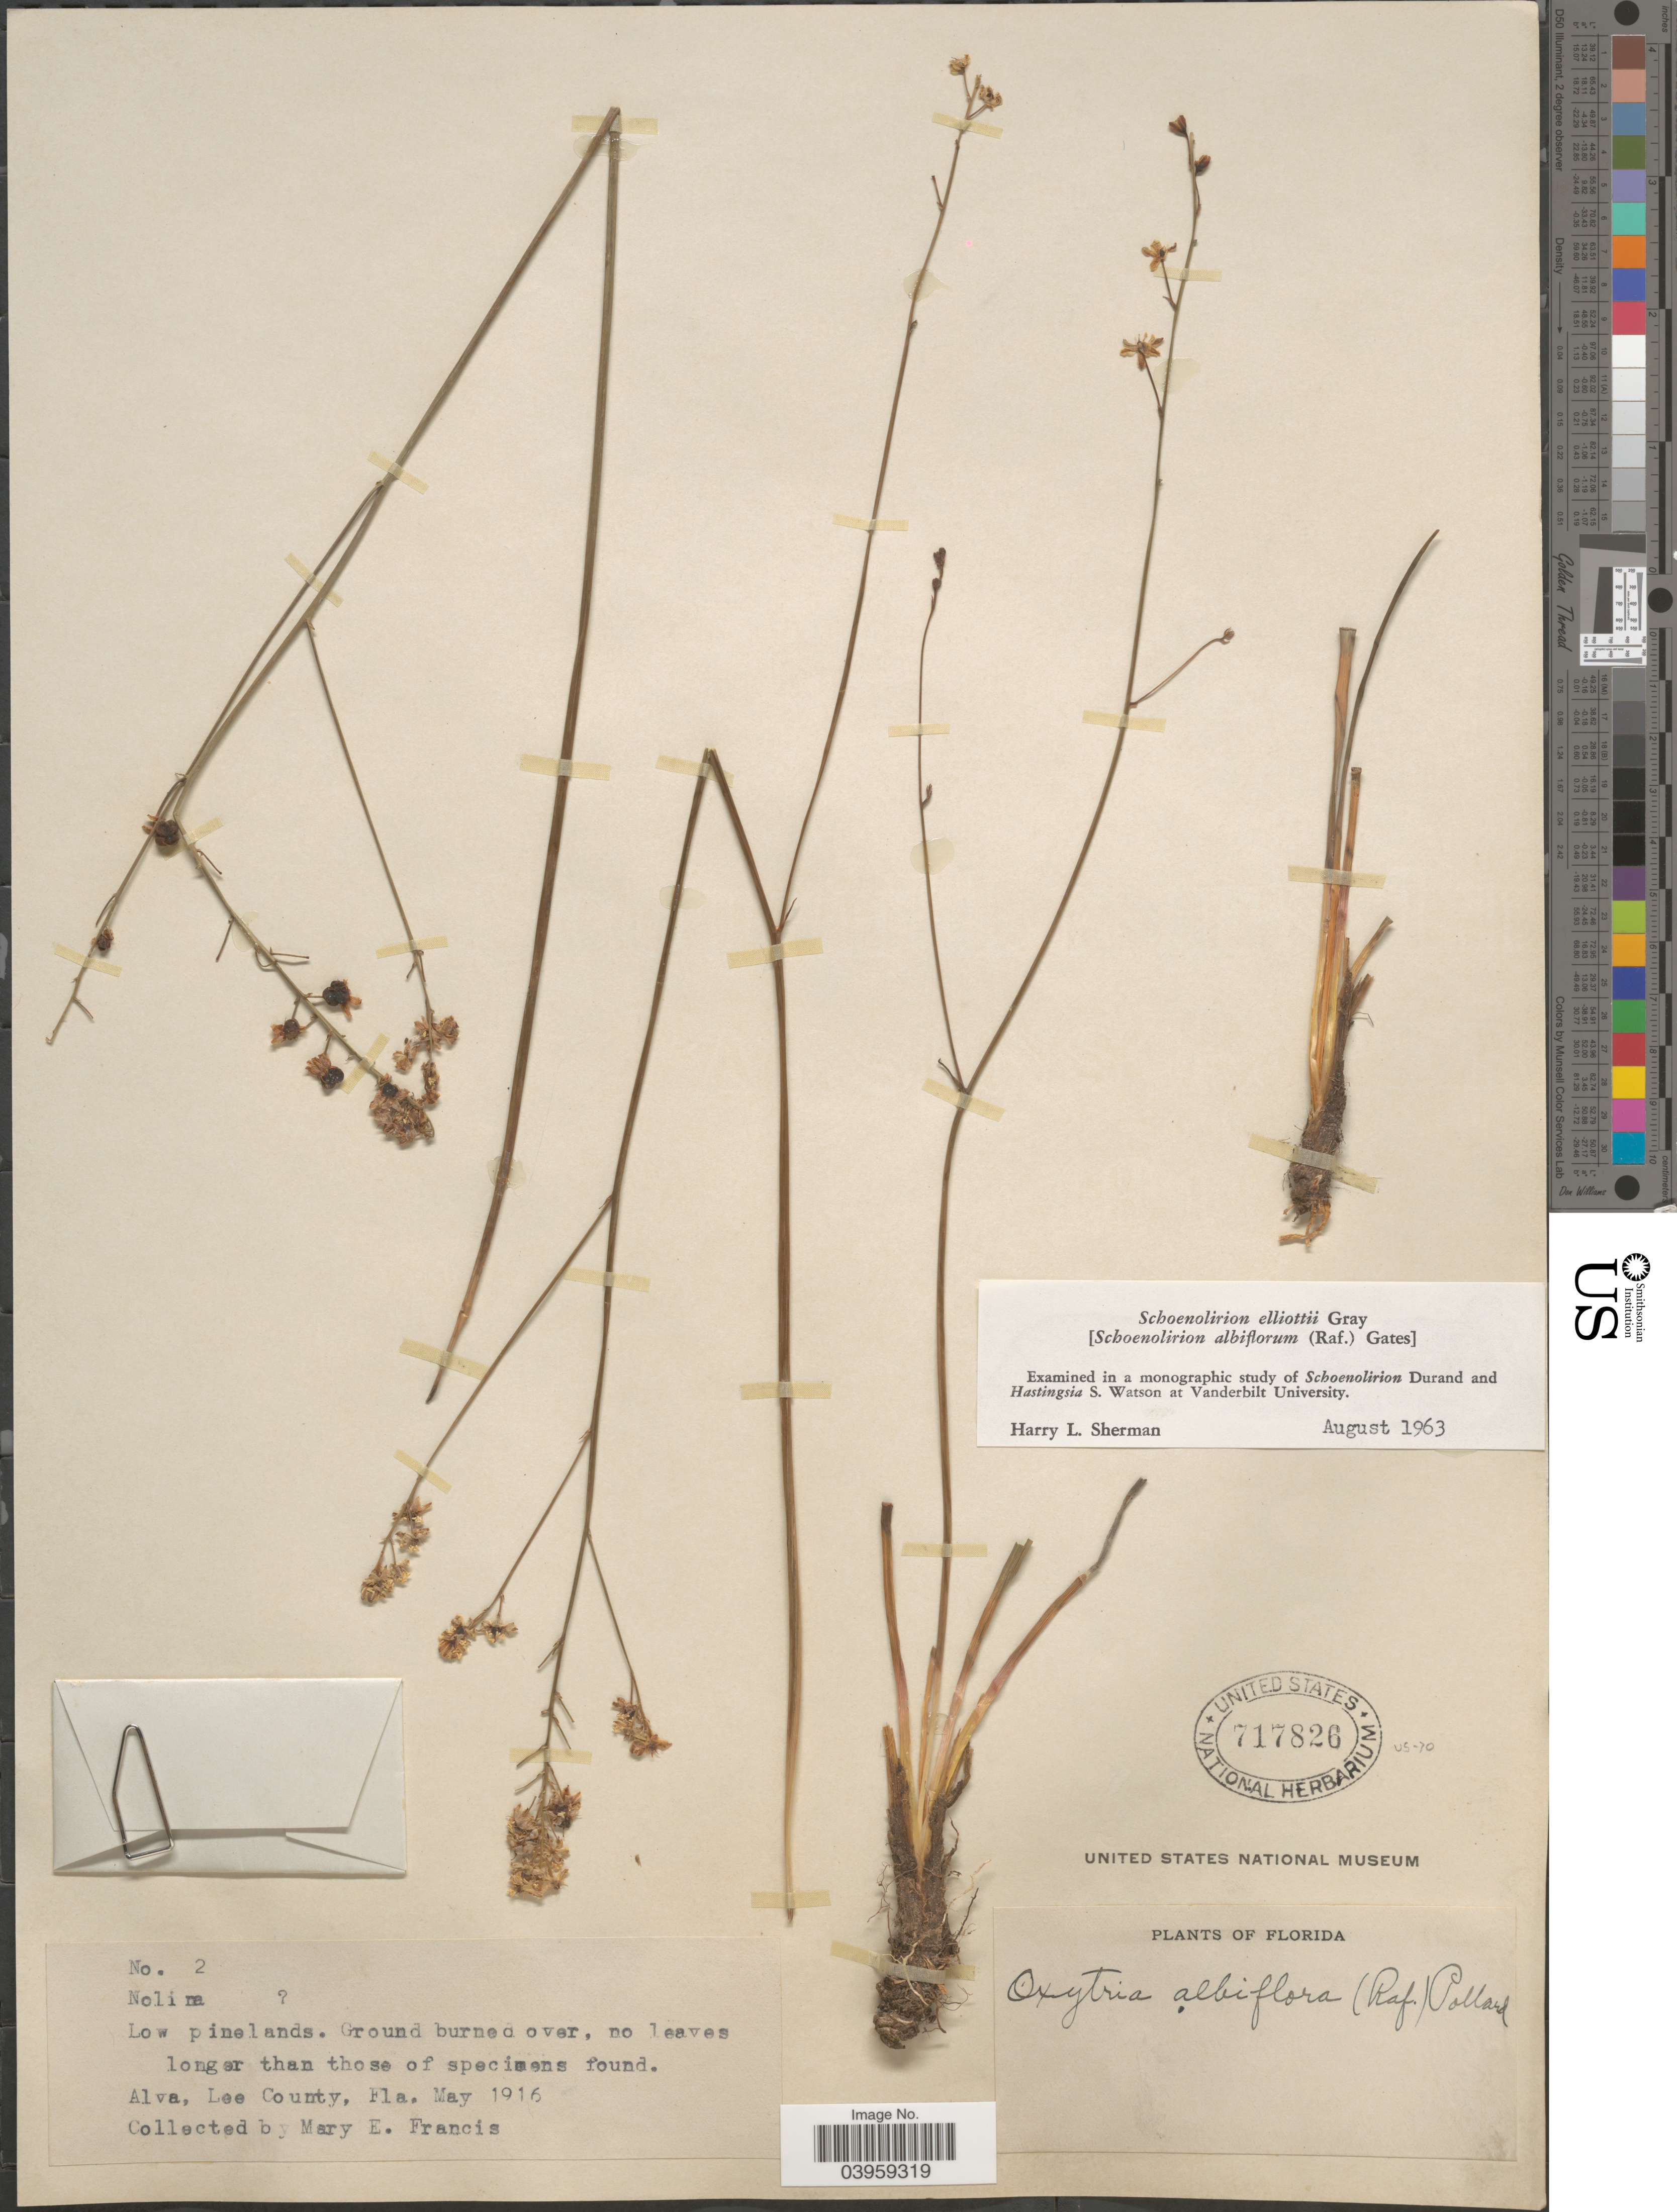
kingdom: Plantae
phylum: Tracheophyta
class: Liliopsida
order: Asparagales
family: Asparagaceae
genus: Schoenolirion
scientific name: Schoenolirion elliottii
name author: A. Gray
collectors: M. E. Francis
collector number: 2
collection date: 1916-05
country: United States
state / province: Florida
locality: Alva, Lee County.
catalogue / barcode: US 717826